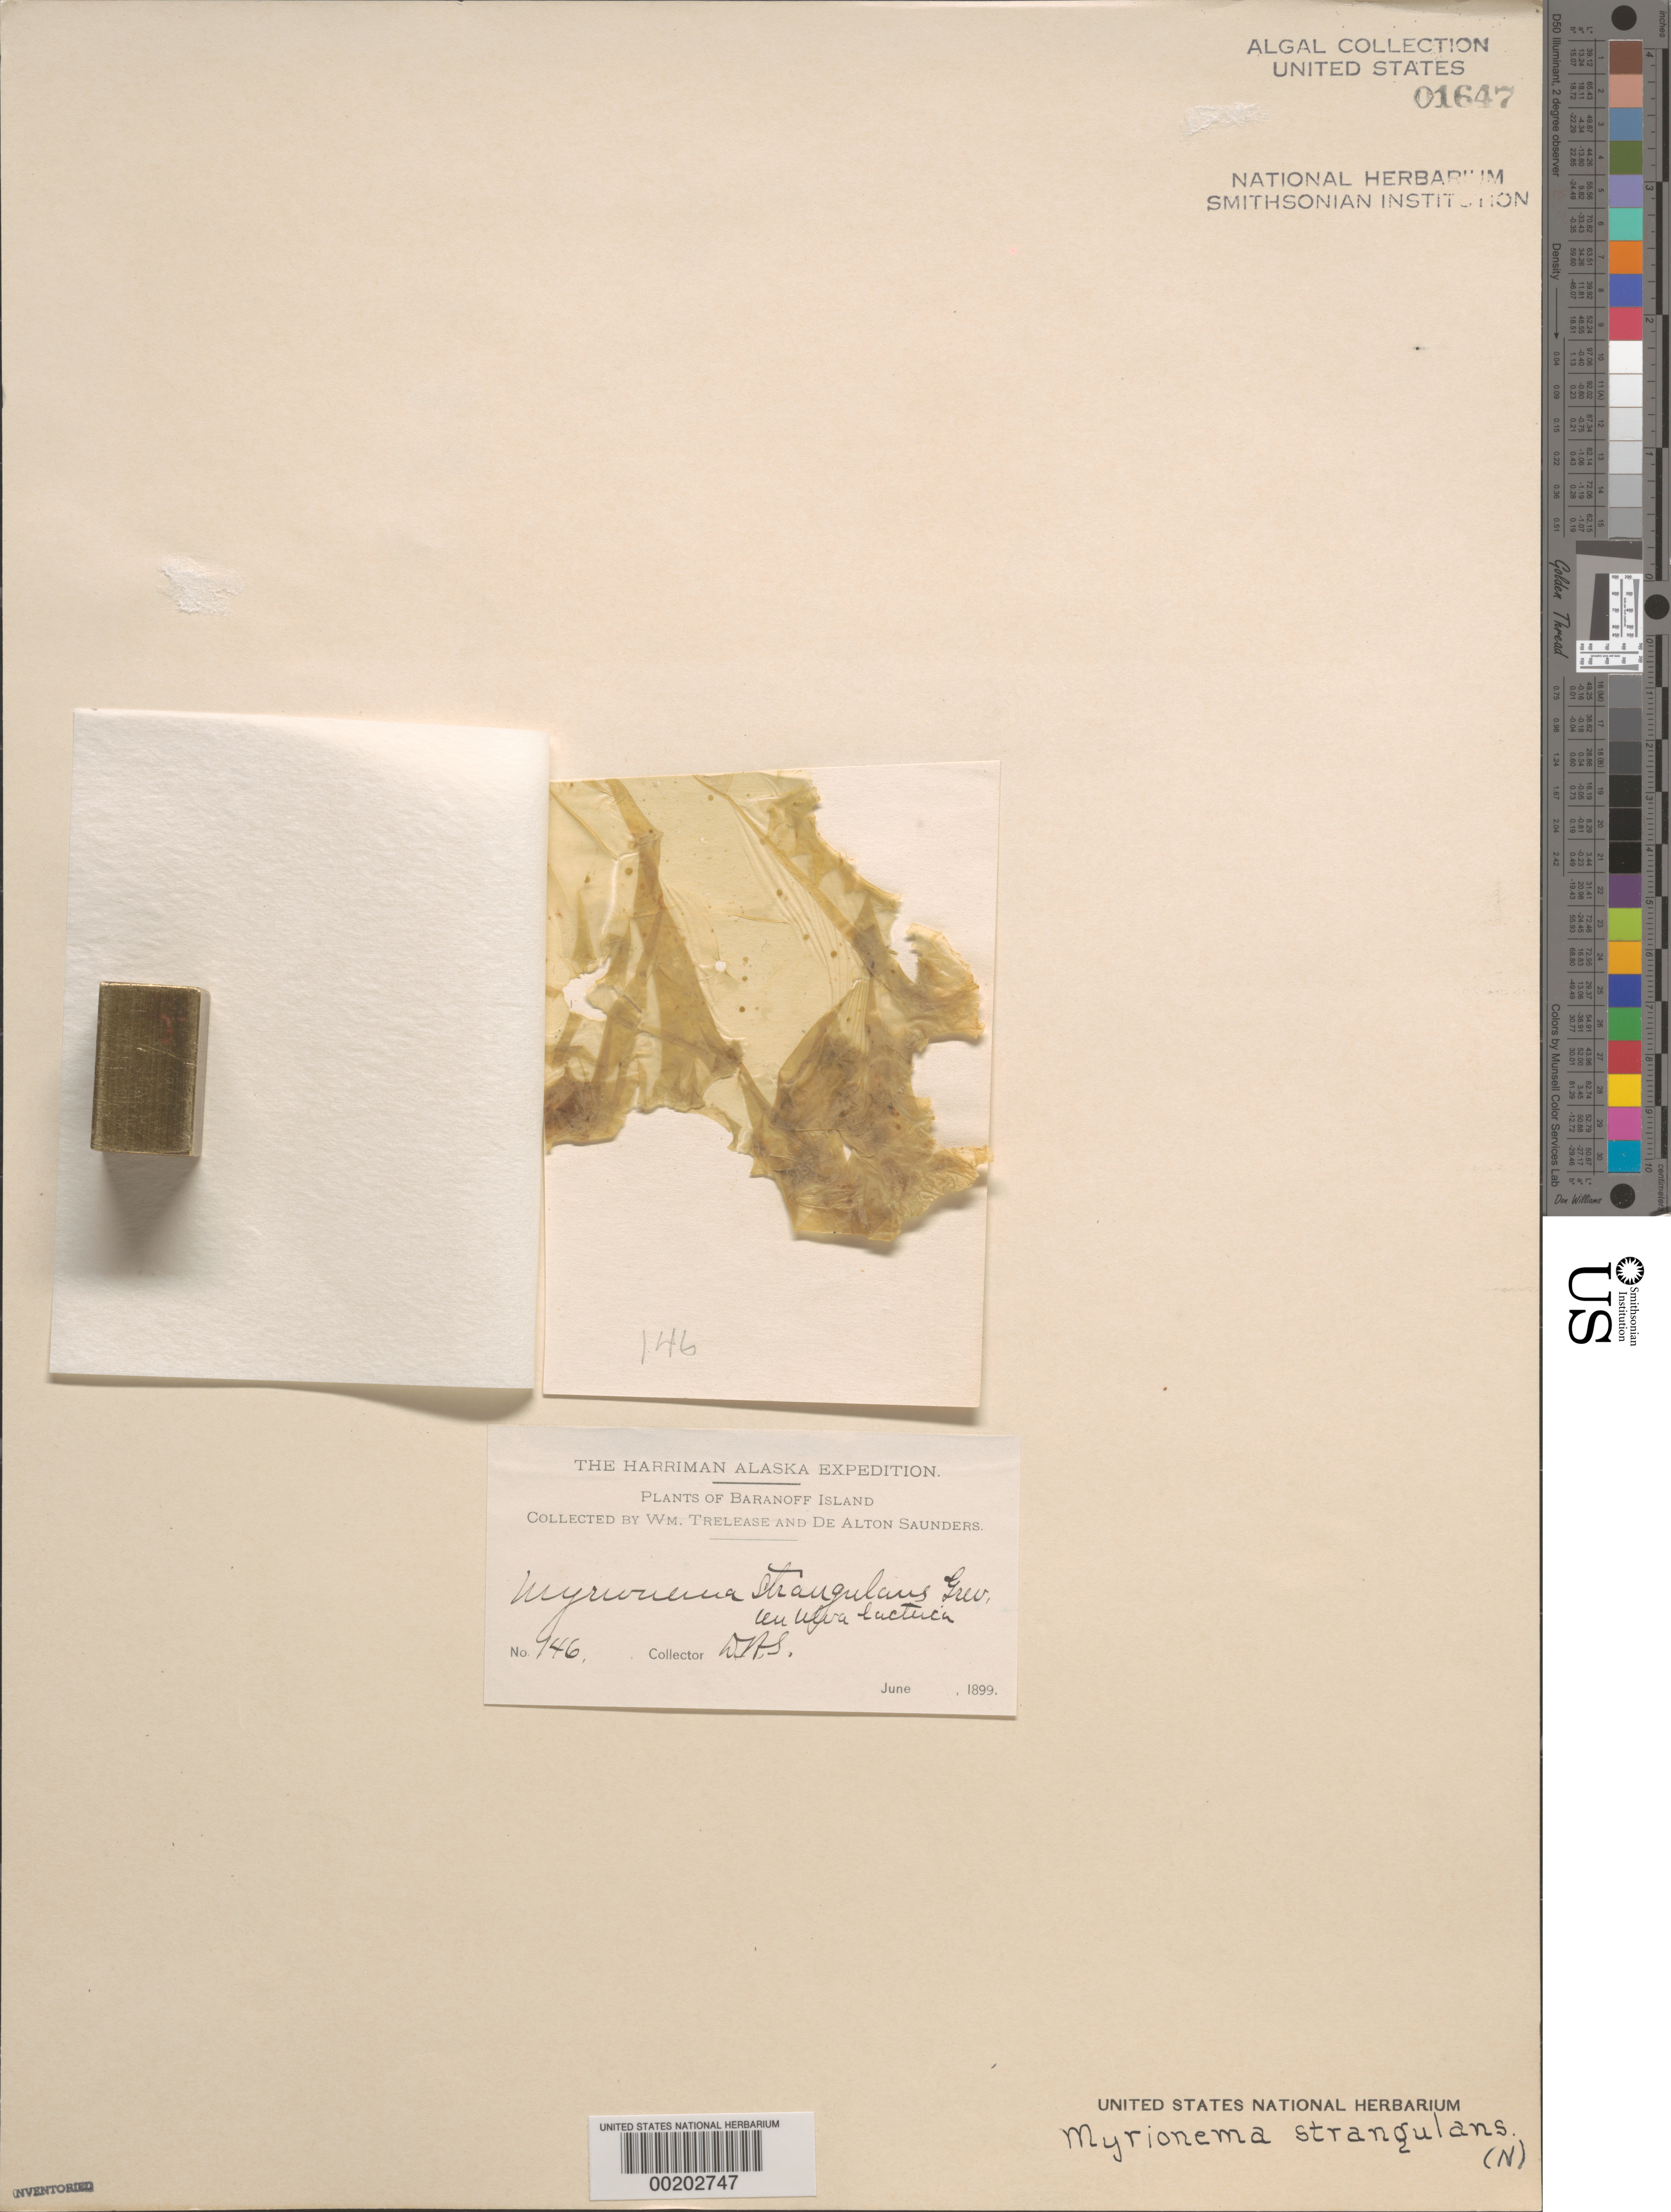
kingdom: Chromista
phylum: Ochrophyta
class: Phaeophyceae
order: Ectocarpales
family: Chordariaceae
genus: Myrionema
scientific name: Myrionema strangulans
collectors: D. Saunders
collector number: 146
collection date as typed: Jun 1899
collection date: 1899-06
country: United States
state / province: Alaska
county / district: Sitka Division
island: Baranof Island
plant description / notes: Harriman Alaska Expedition, 1899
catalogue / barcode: US 1647